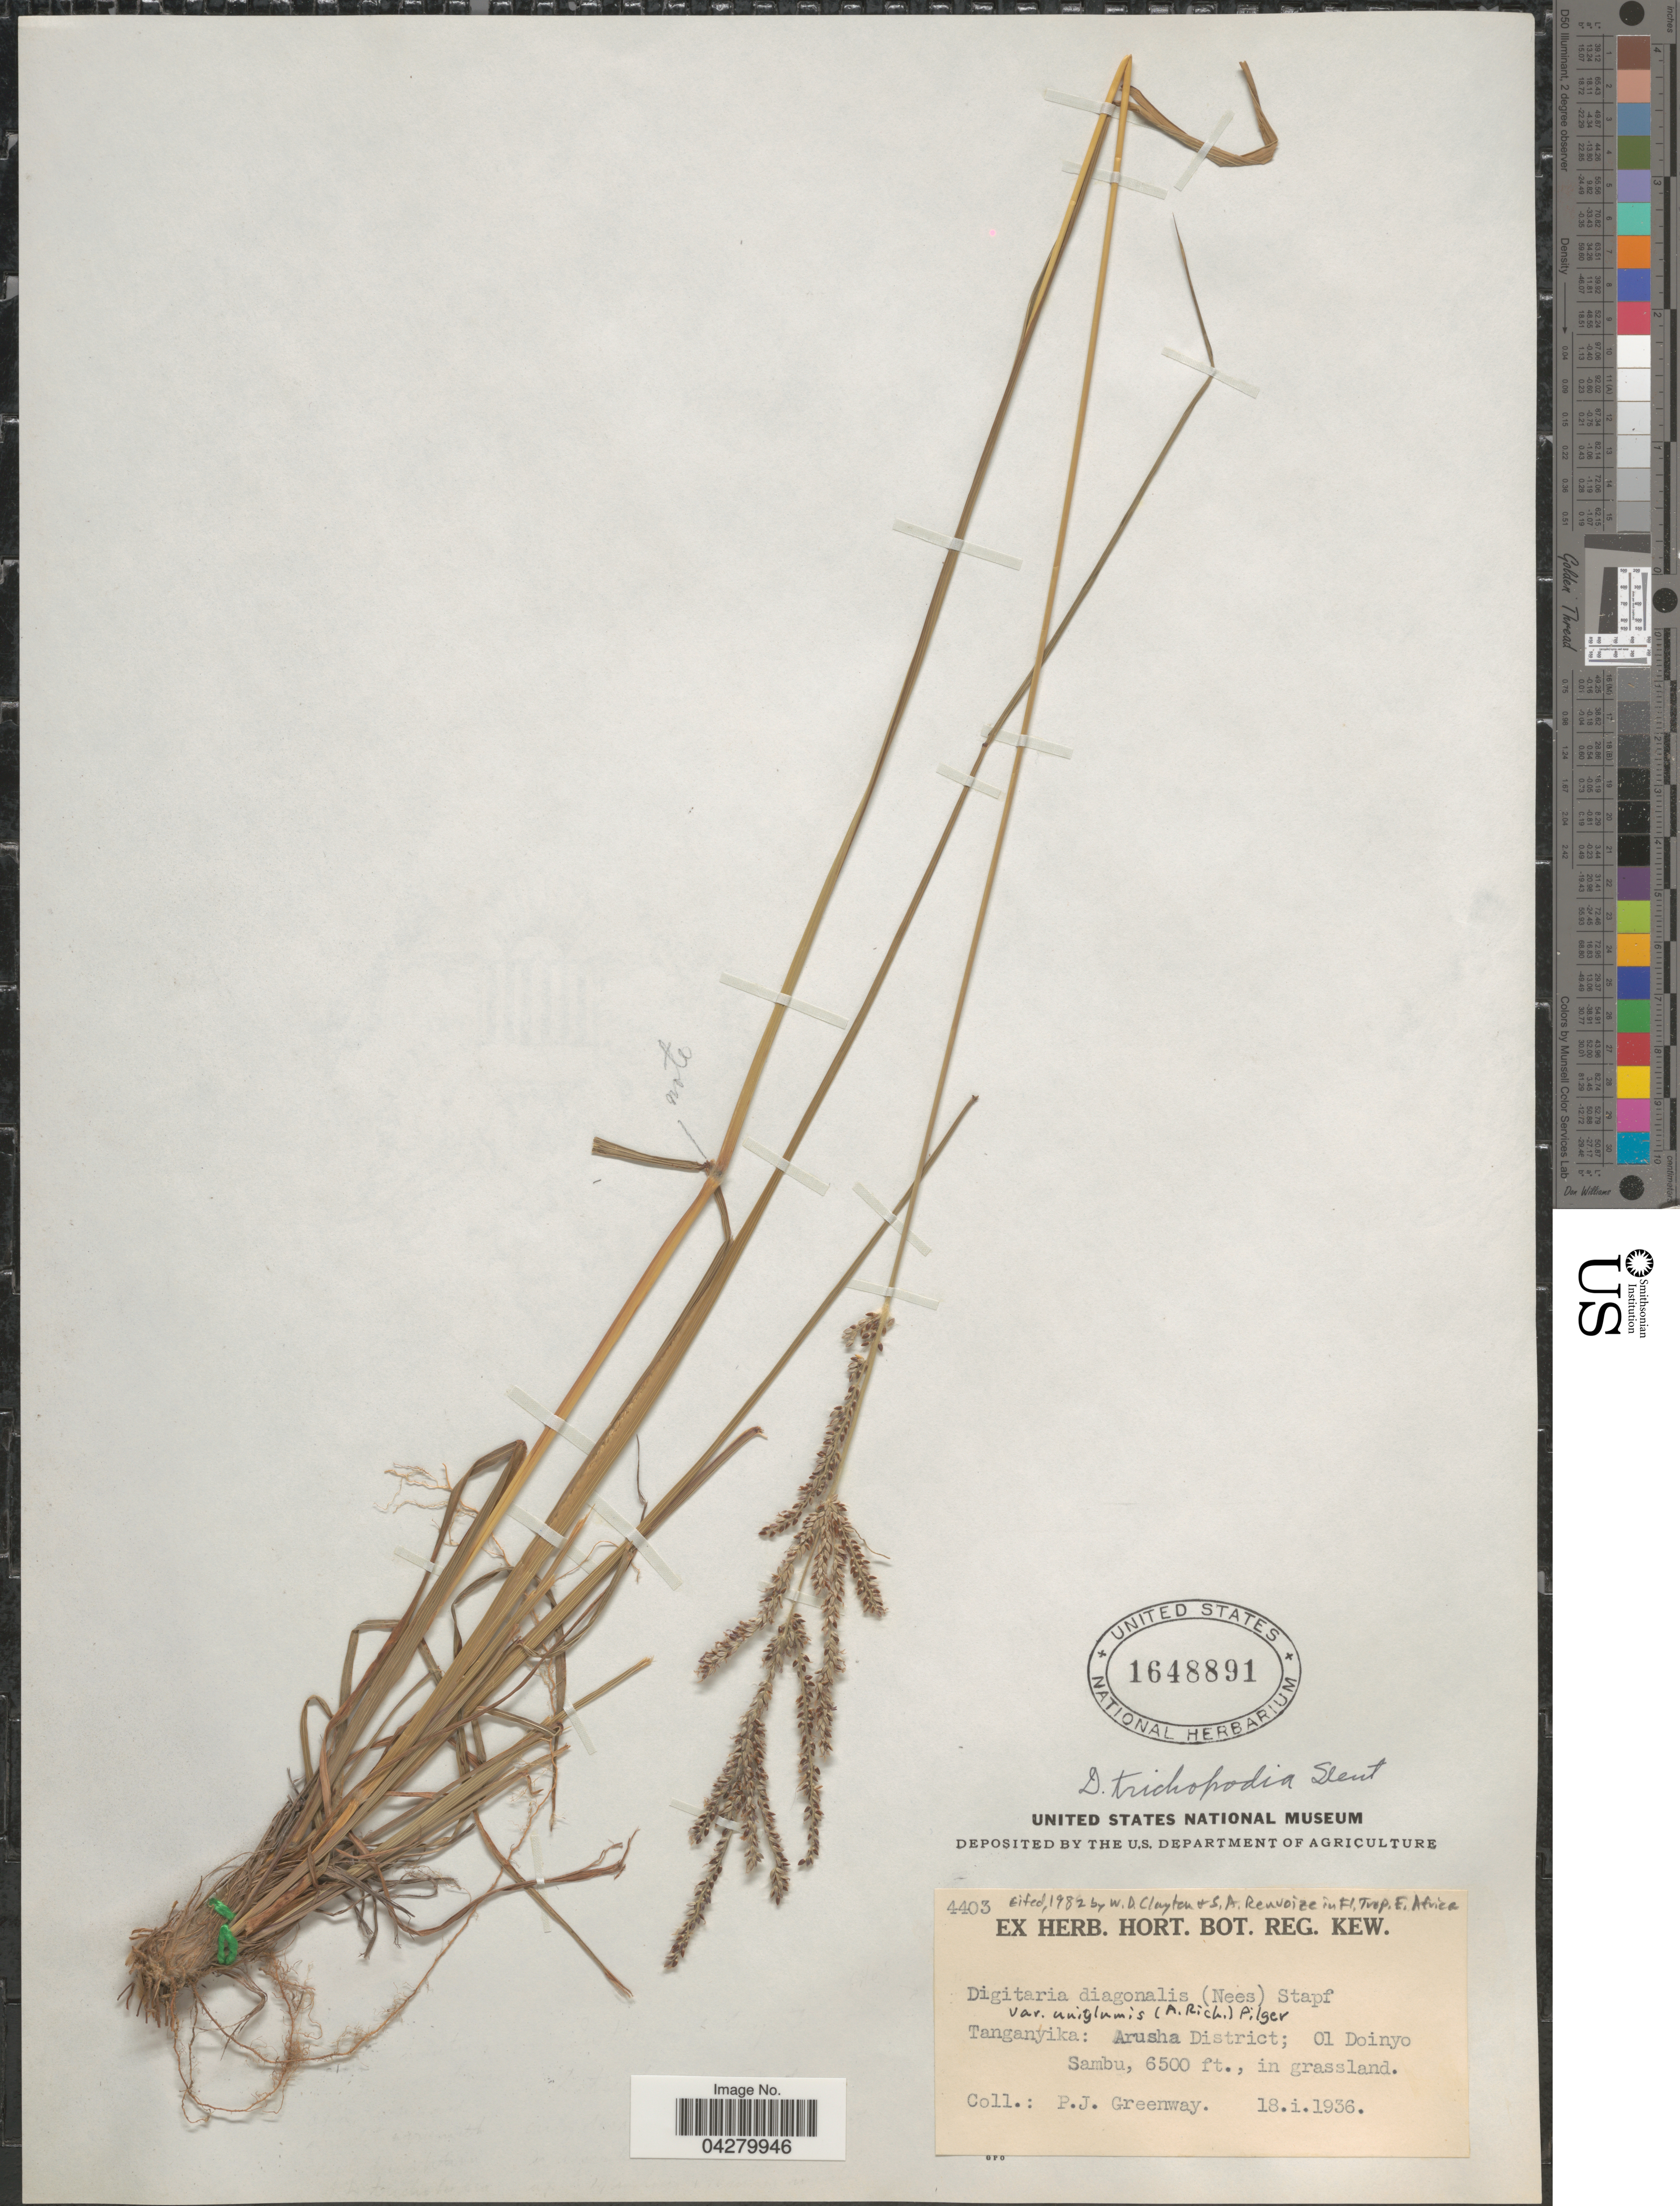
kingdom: Plantae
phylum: Tracheophyta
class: Liliopsida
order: Poales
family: Poaceae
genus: Digitaria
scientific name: Digitaria diagonalis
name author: (Nees) Stapf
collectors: P. J. Greenway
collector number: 4403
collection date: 1936-01-18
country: Tanzania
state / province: Arusha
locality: Tanganyika: Arusha District; Ol Doinyo Sambu.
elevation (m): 1981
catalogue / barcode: US 1648891